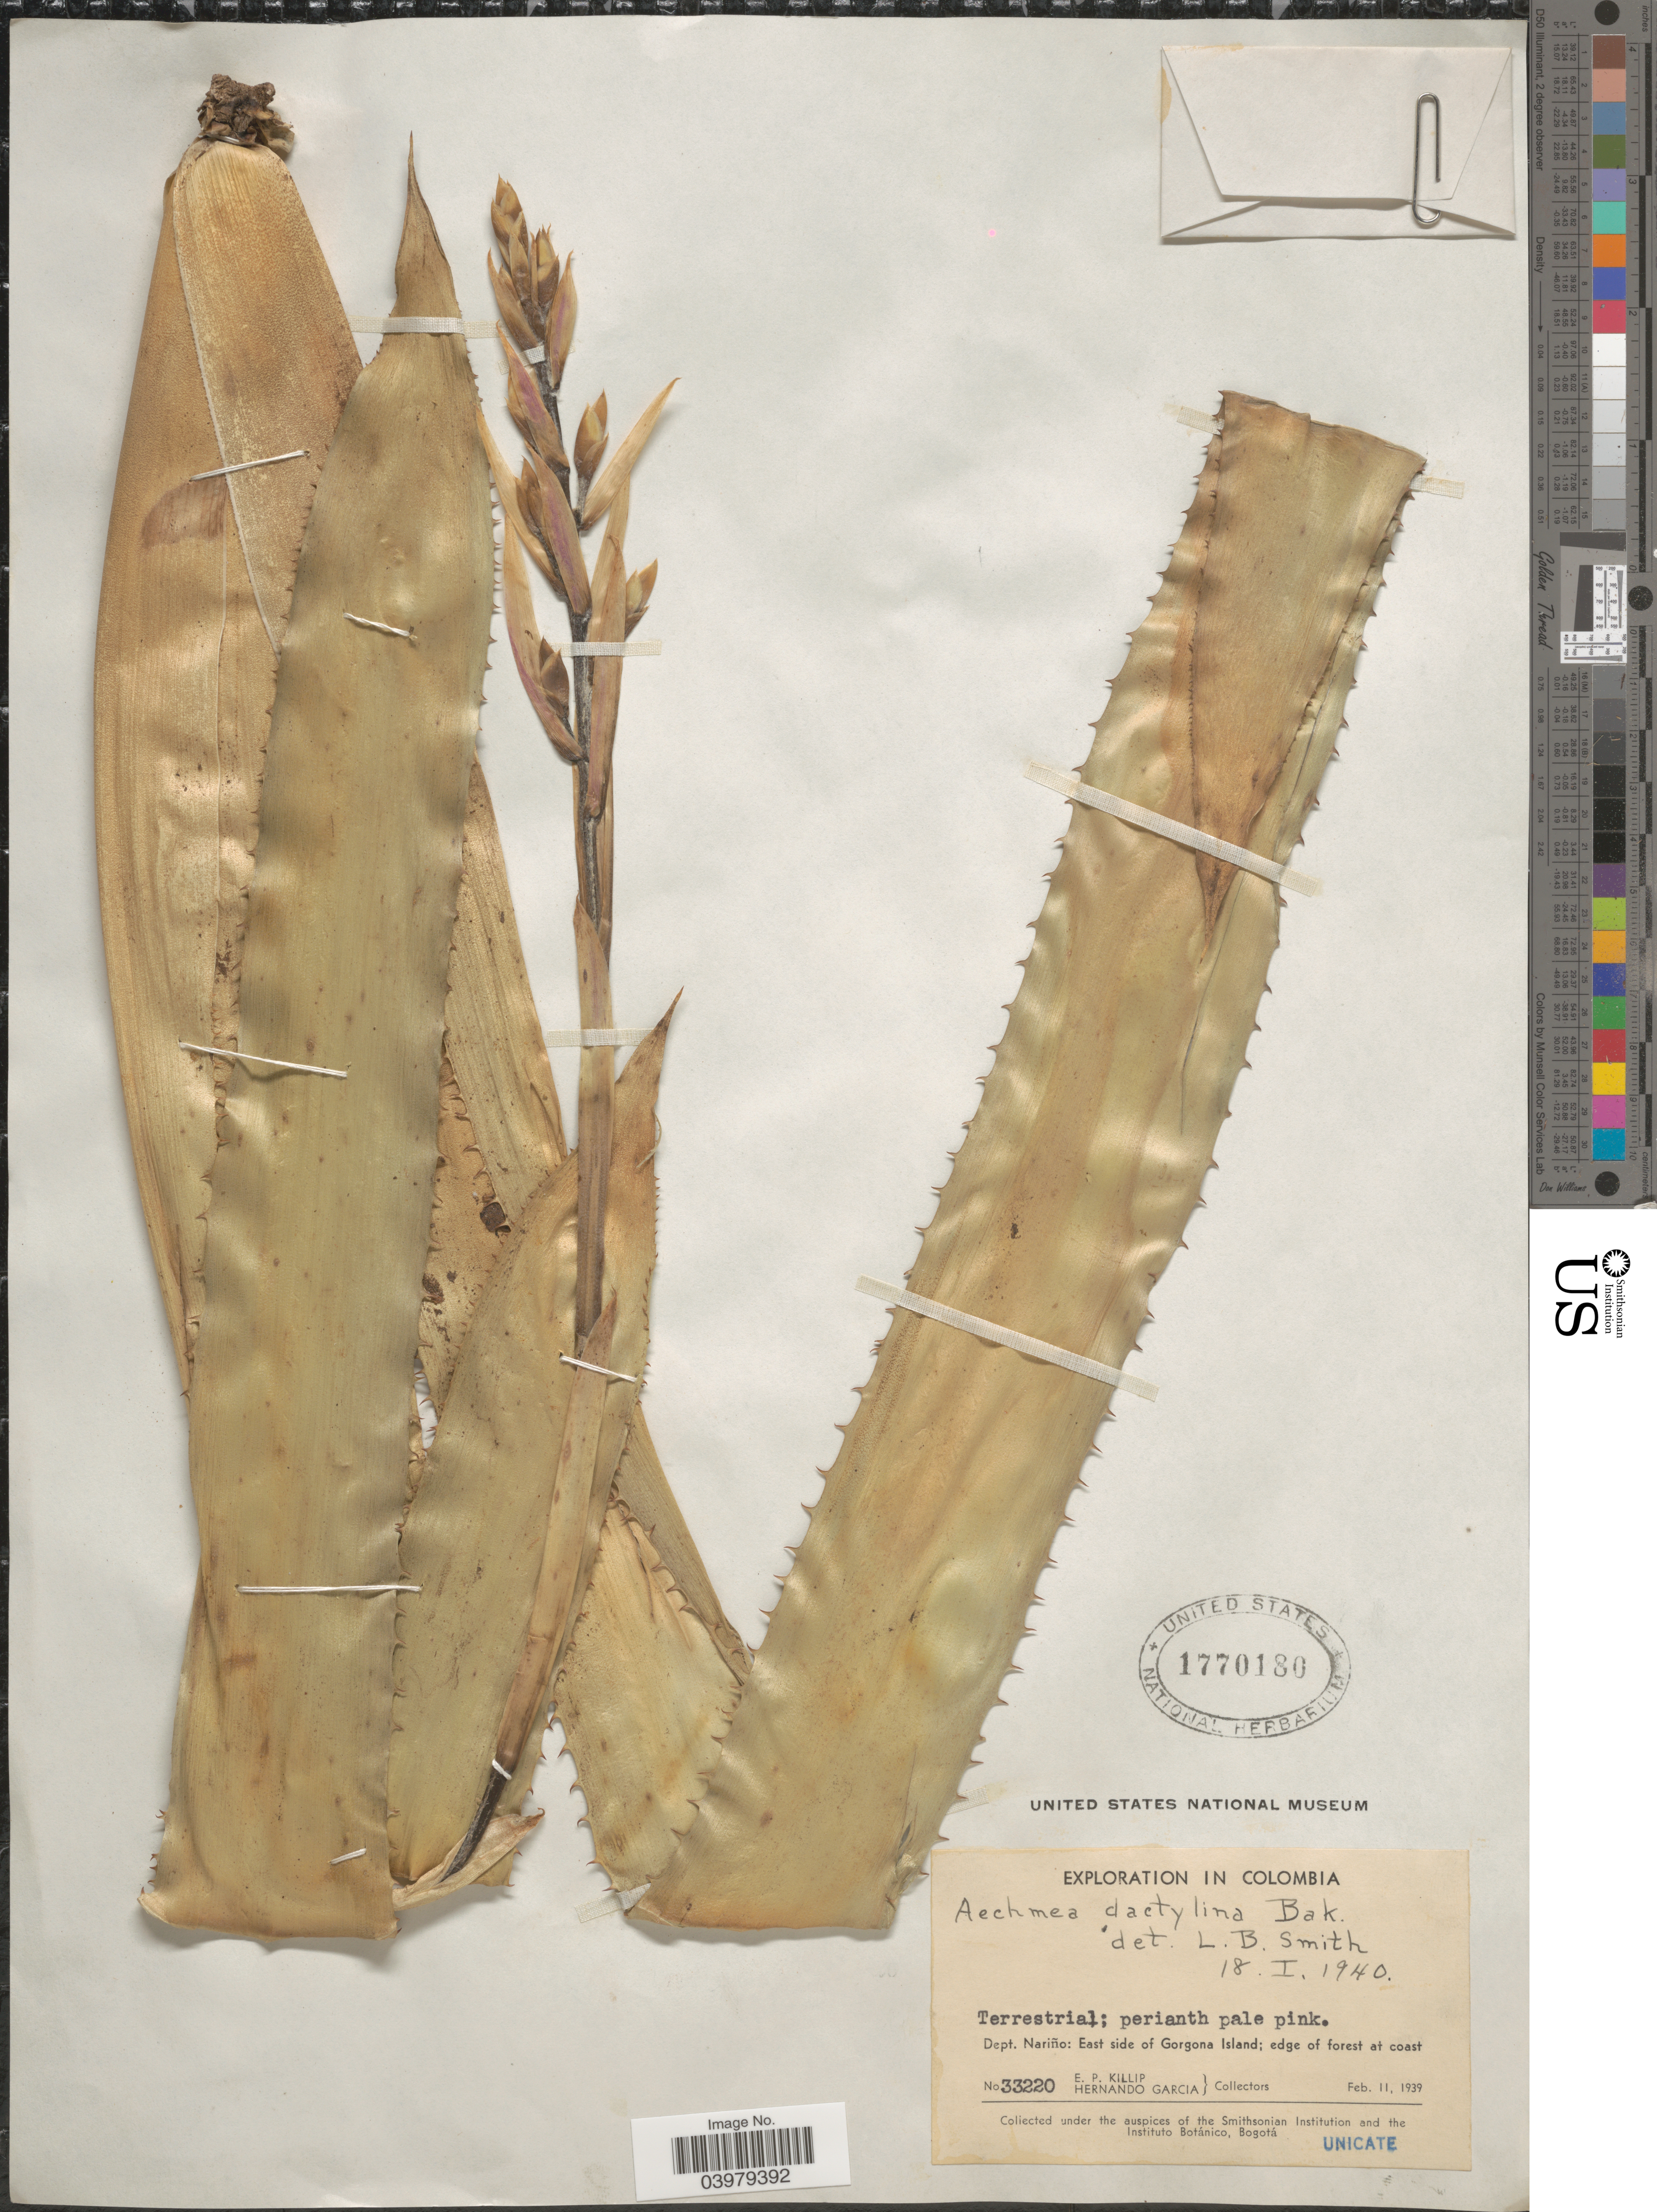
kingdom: Plantae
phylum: Tracheophyta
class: Liliopsida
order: Poales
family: Bromeliaceae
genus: Aechmea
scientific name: Aechmea dactylina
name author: Baker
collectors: E. P. Killip & H. Garcia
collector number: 33220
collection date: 1939-02-11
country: Colombia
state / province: Nariño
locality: Dept. Nariño: East side of Gorgona Island.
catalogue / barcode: US 1770180